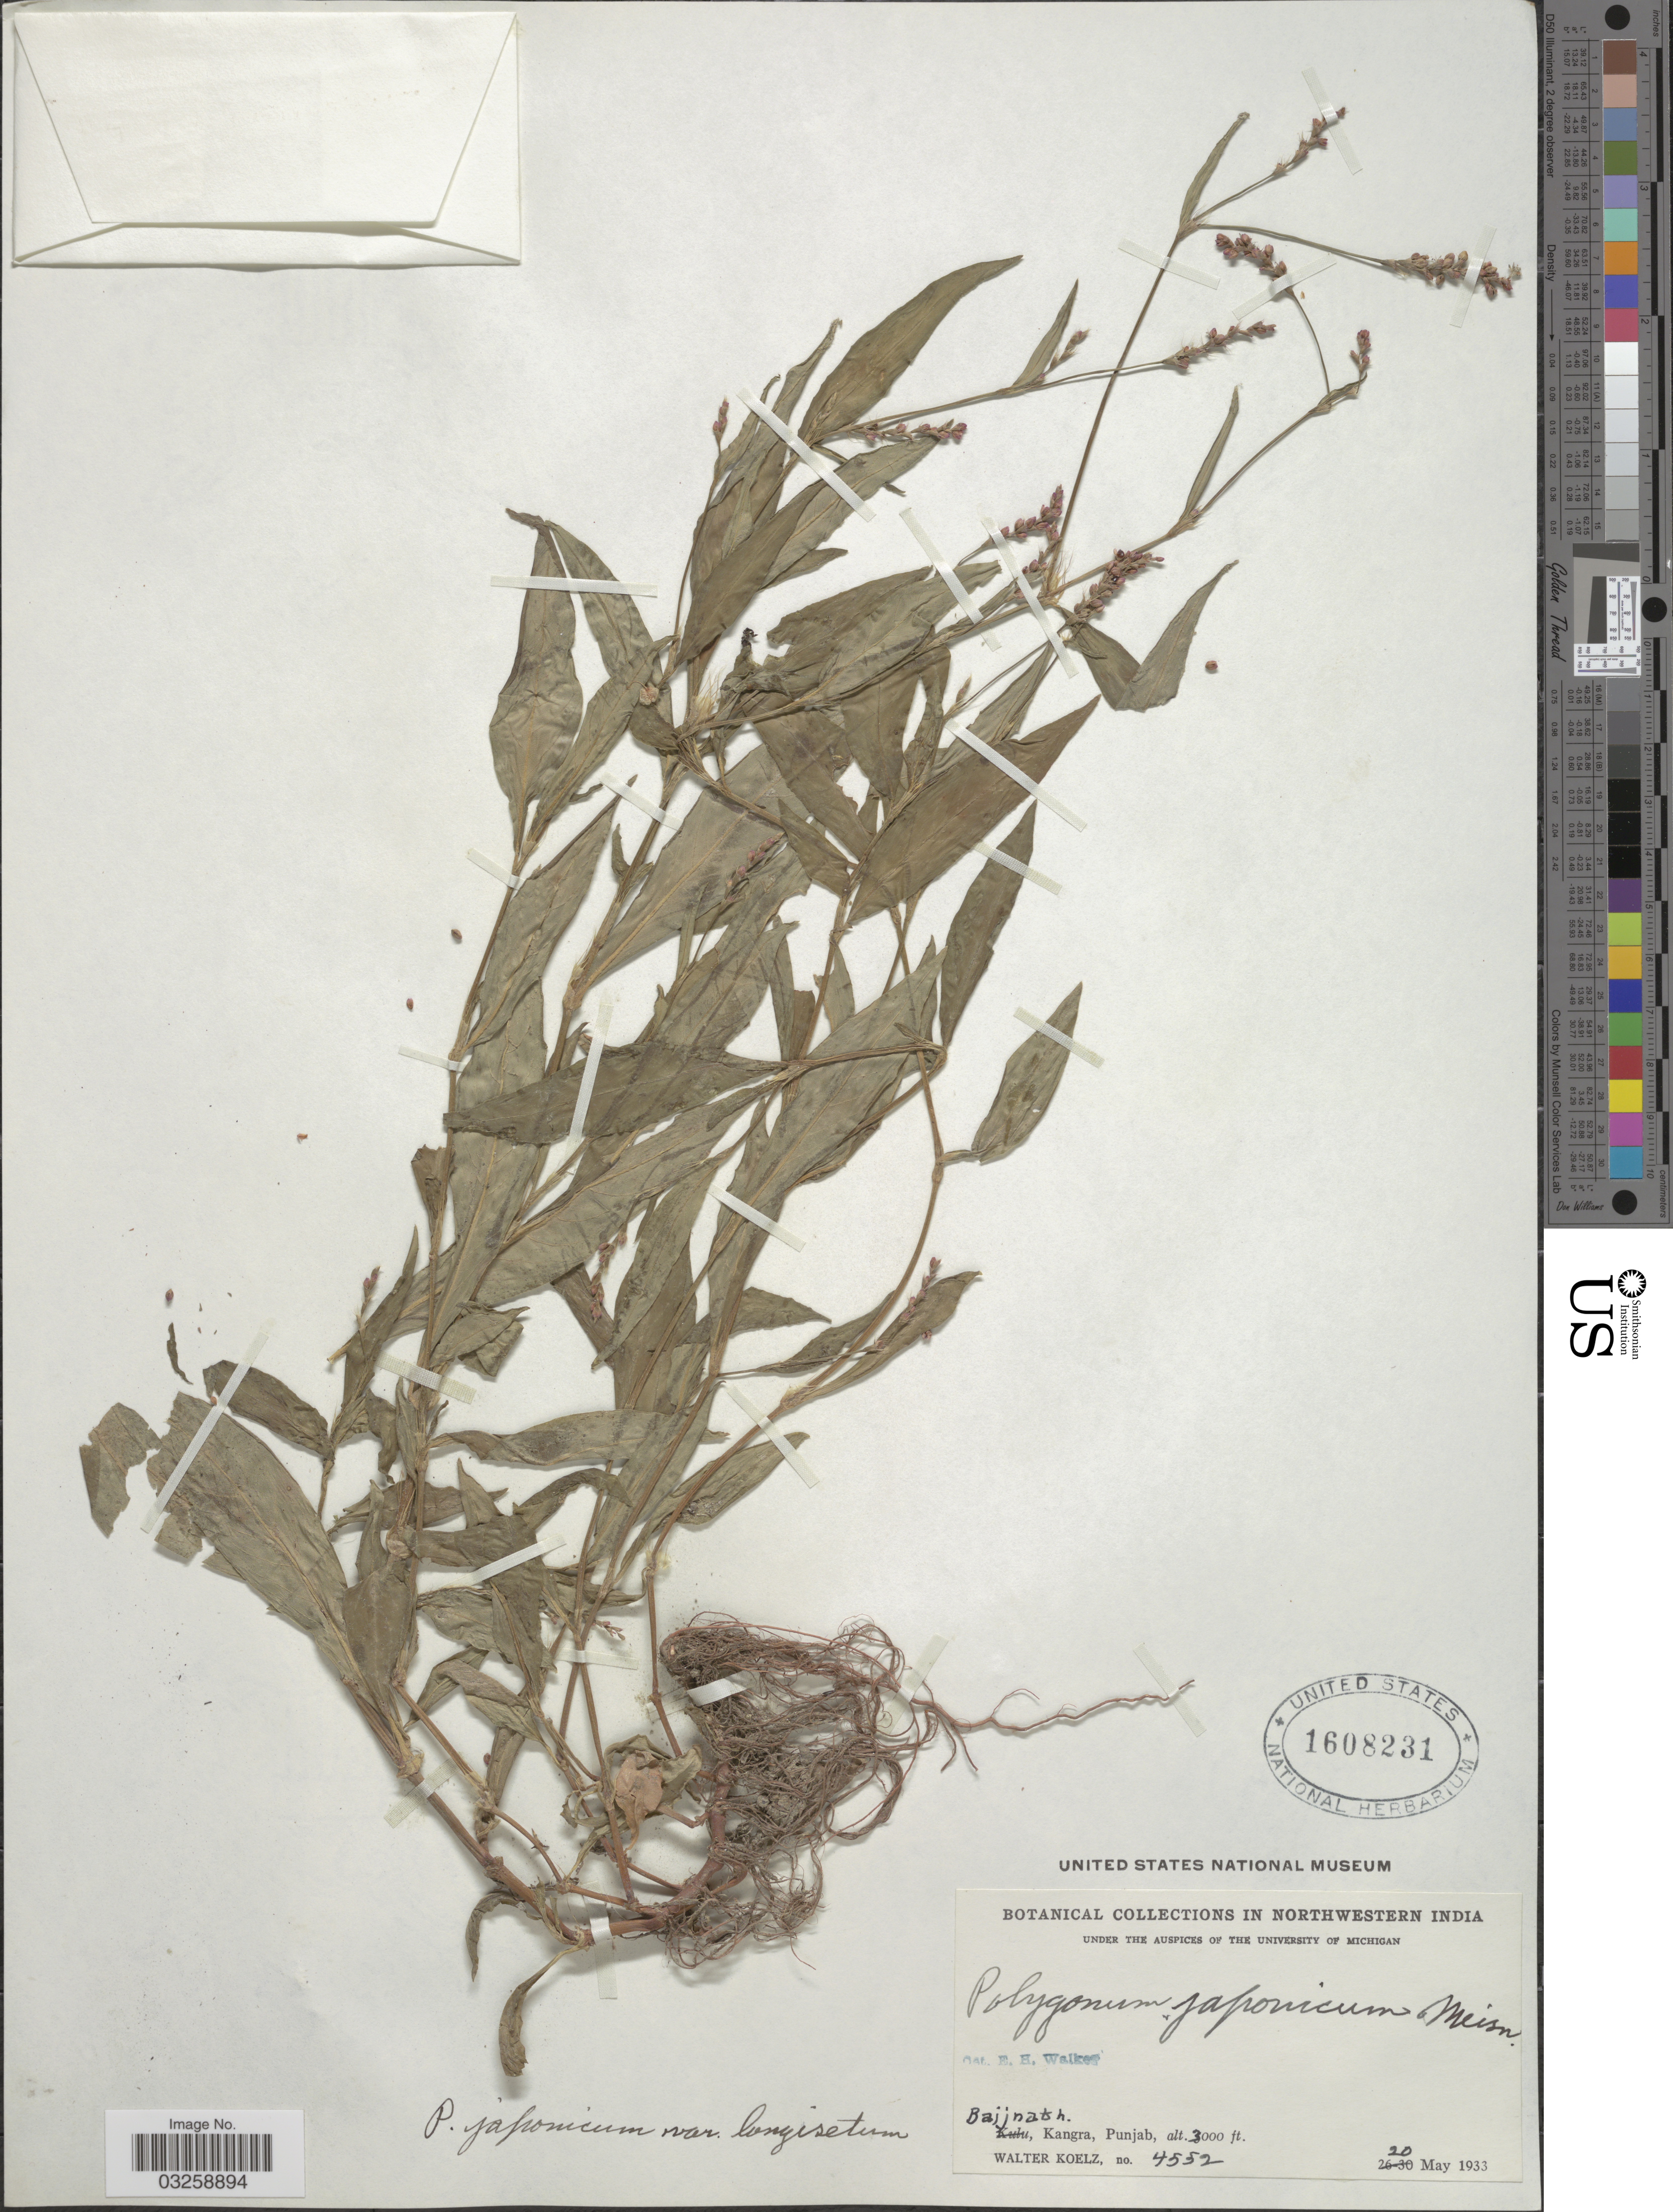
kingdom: Plantae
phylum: Tracheophyta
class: Magnoliopsida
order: Caryophyllales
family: Polygonaceae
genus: Polygonum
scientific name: Polygonum longisetum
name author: Bruijn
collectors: W. N. Koelz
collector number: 4552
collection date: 1933-05-20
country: India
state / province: Punjab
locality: Northwestern India. Baijnath, Kangra, Punjab.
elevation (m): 914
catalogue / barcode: US 1608231